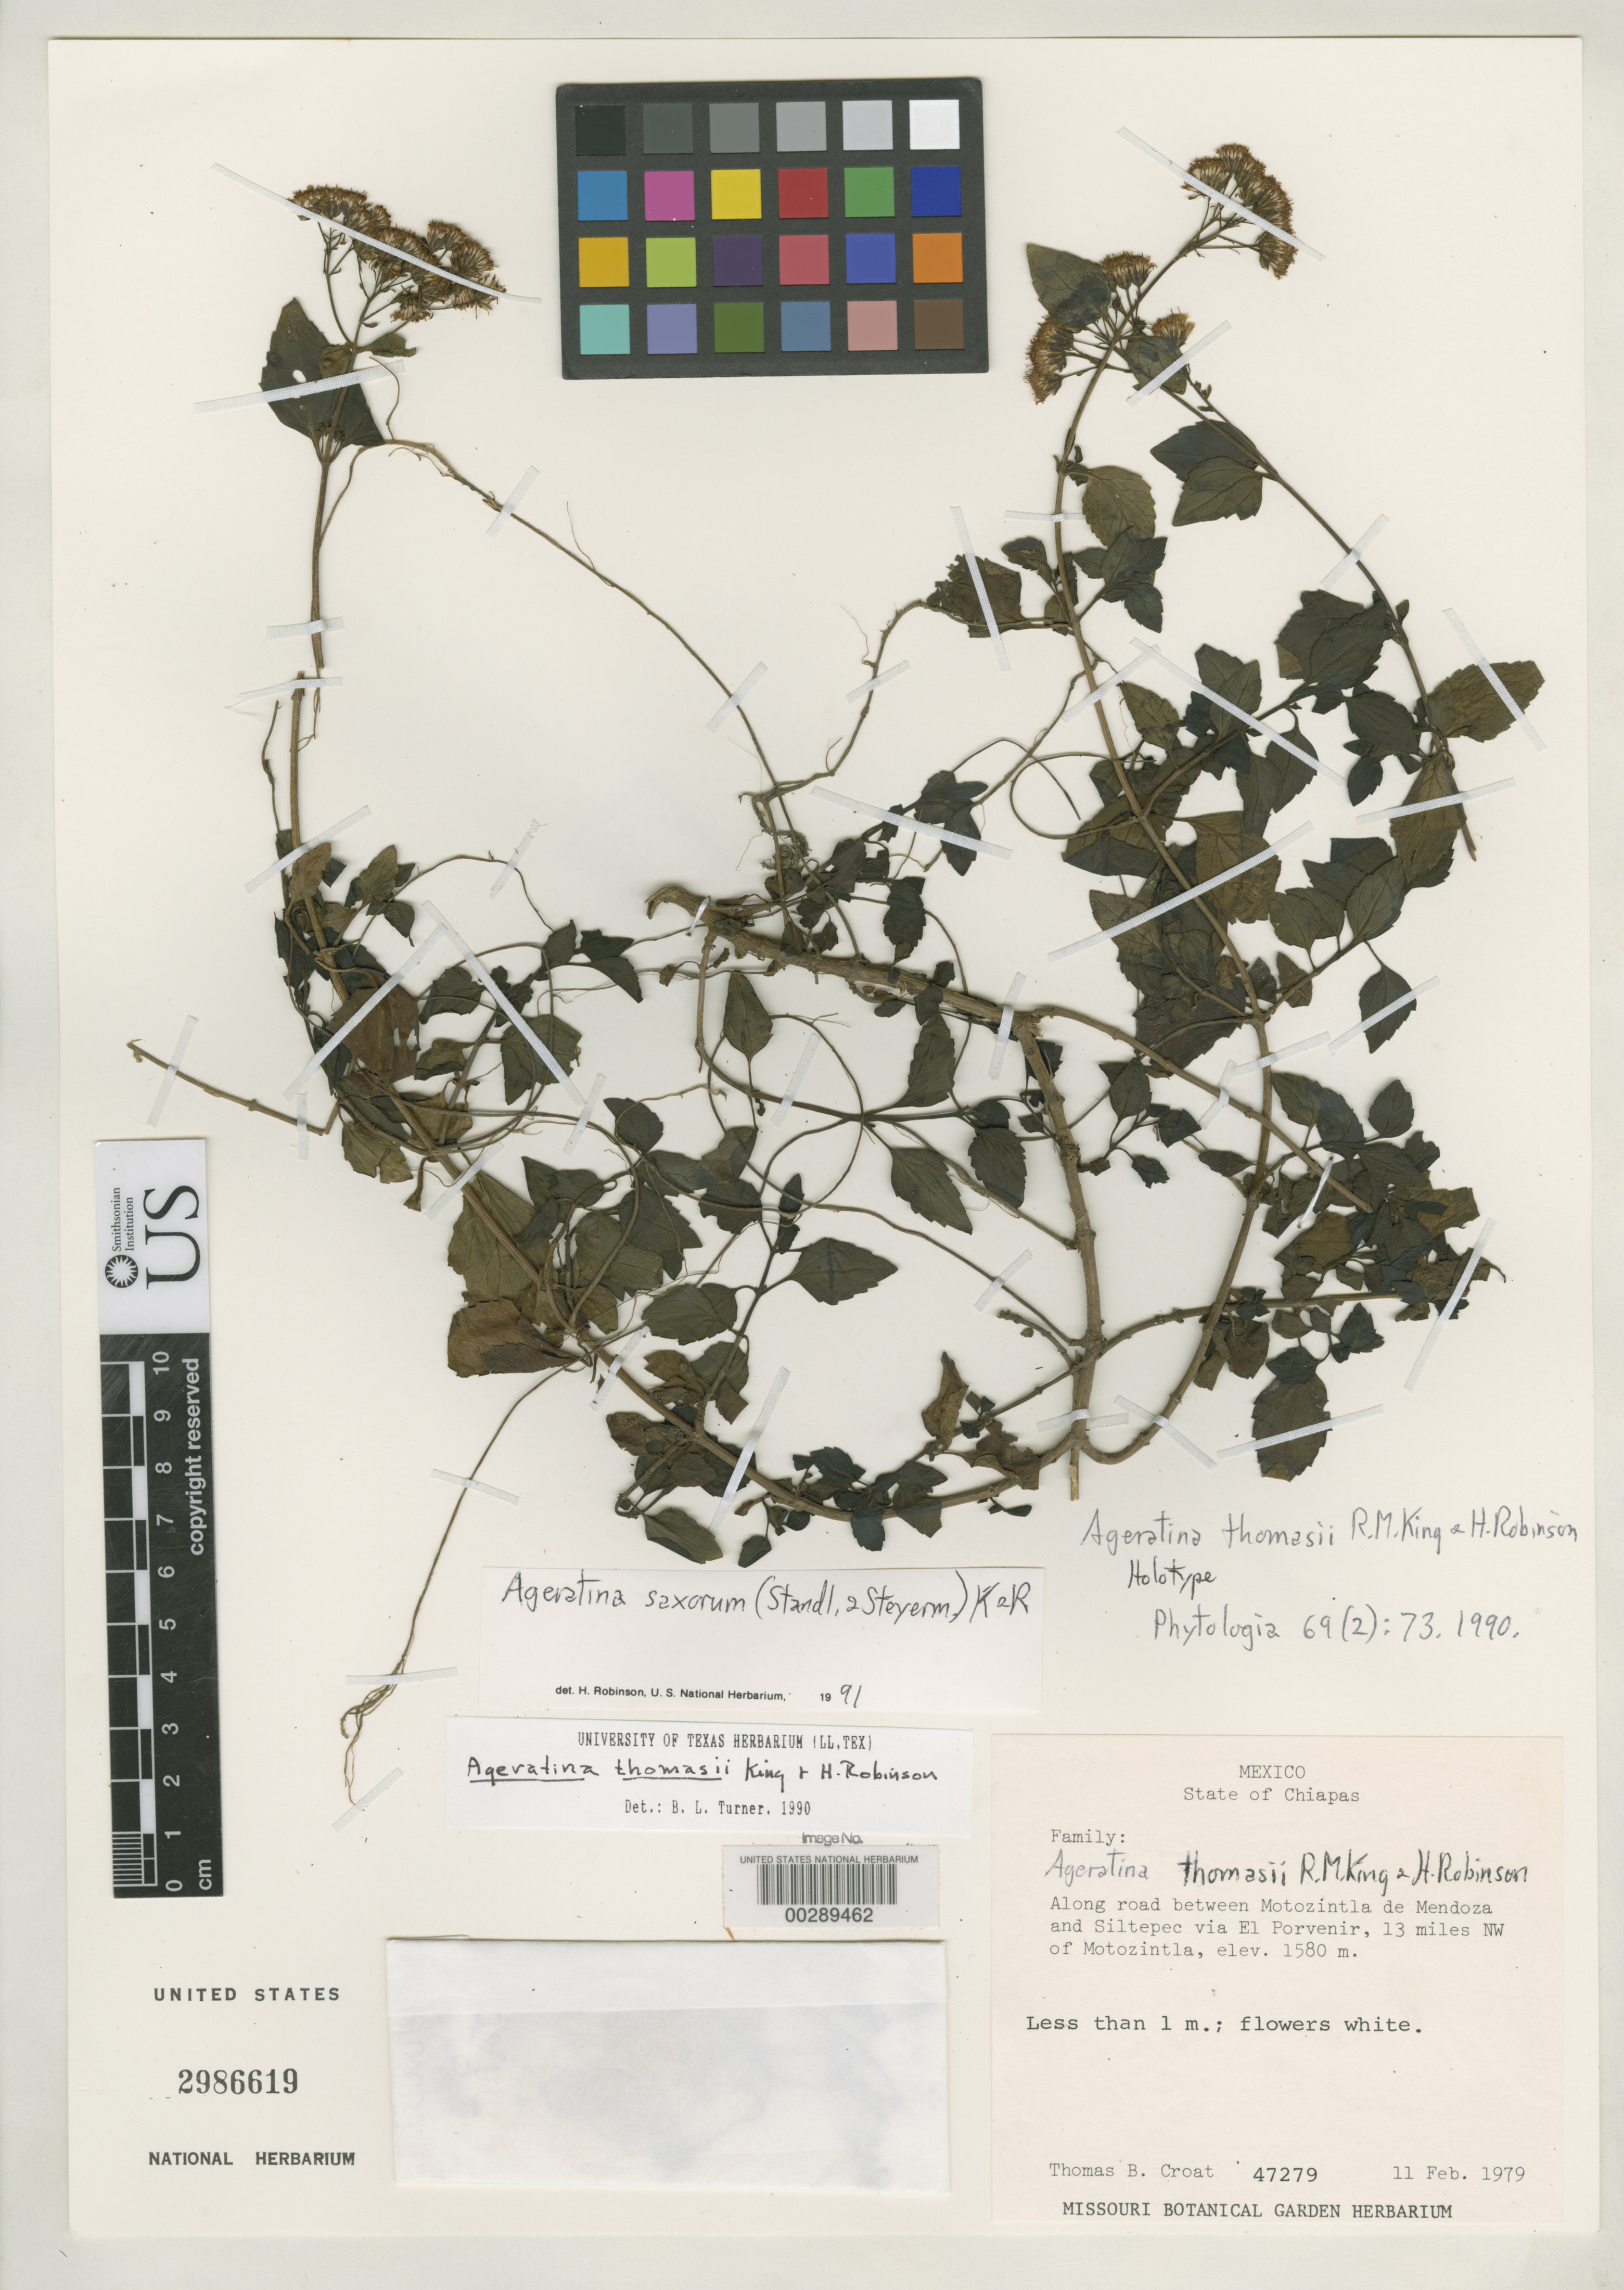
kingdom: Plantae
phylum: Tracheophyta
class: Magnoliopsida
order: Asterales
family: Asteraceae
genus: Ageratina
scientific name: Ageratina thomasii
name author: R.M. King & H. Rob.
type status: Holotype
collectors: T. B. Croat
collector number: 47279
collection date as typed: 11 Feb 1979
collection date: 1979-02-11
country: Mexico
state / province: Chiapas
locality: Along road between Motozintla de Mendoza and Siltepec via El Porvenir, 13 mi NW of Motozintla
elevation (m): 1580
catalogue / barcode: US 2986619